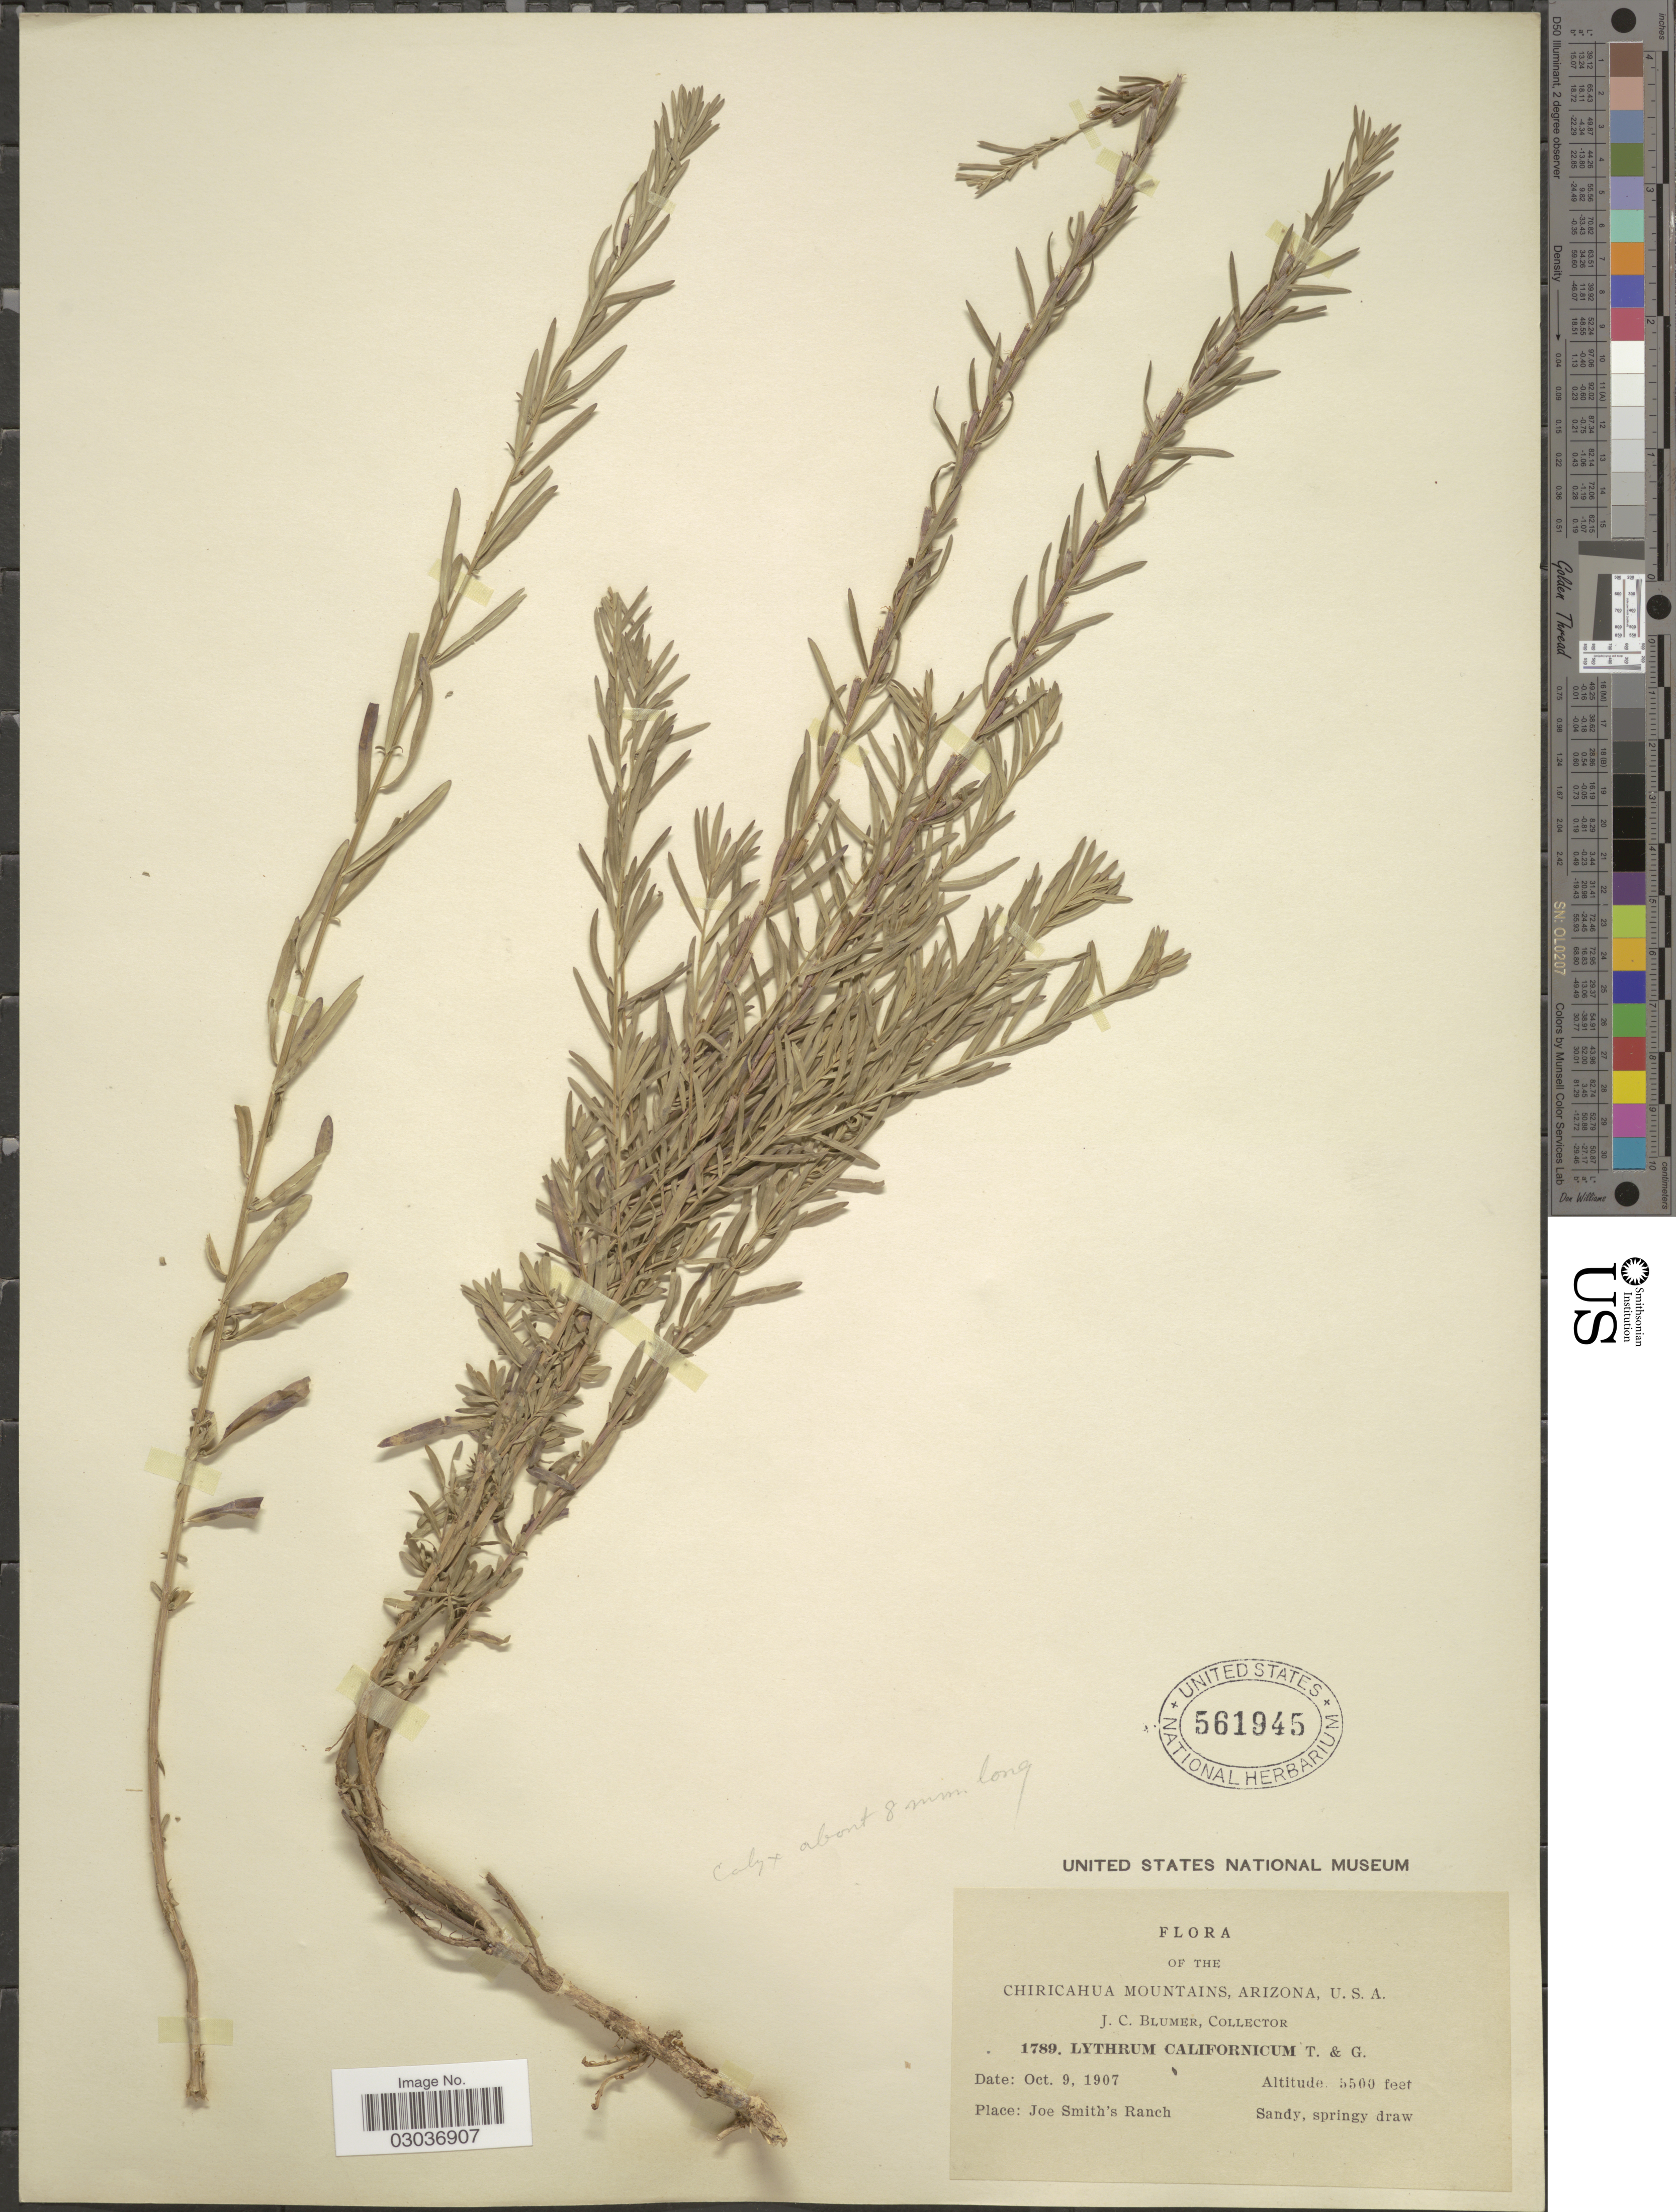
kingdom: Plantae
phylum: Tracheophyta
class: Magnoliopsida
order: Myrtales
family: Lythraceae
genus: Lythrum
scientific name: Lythrum californicum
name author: Torr. & A. Gray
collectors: J. C. Blumer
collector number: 1789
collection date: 1907-10-09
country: United States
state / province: Arizona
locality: Chiricahua Mountains, Joe Smith's Ranch.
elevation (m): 1676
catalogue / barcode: US 561945